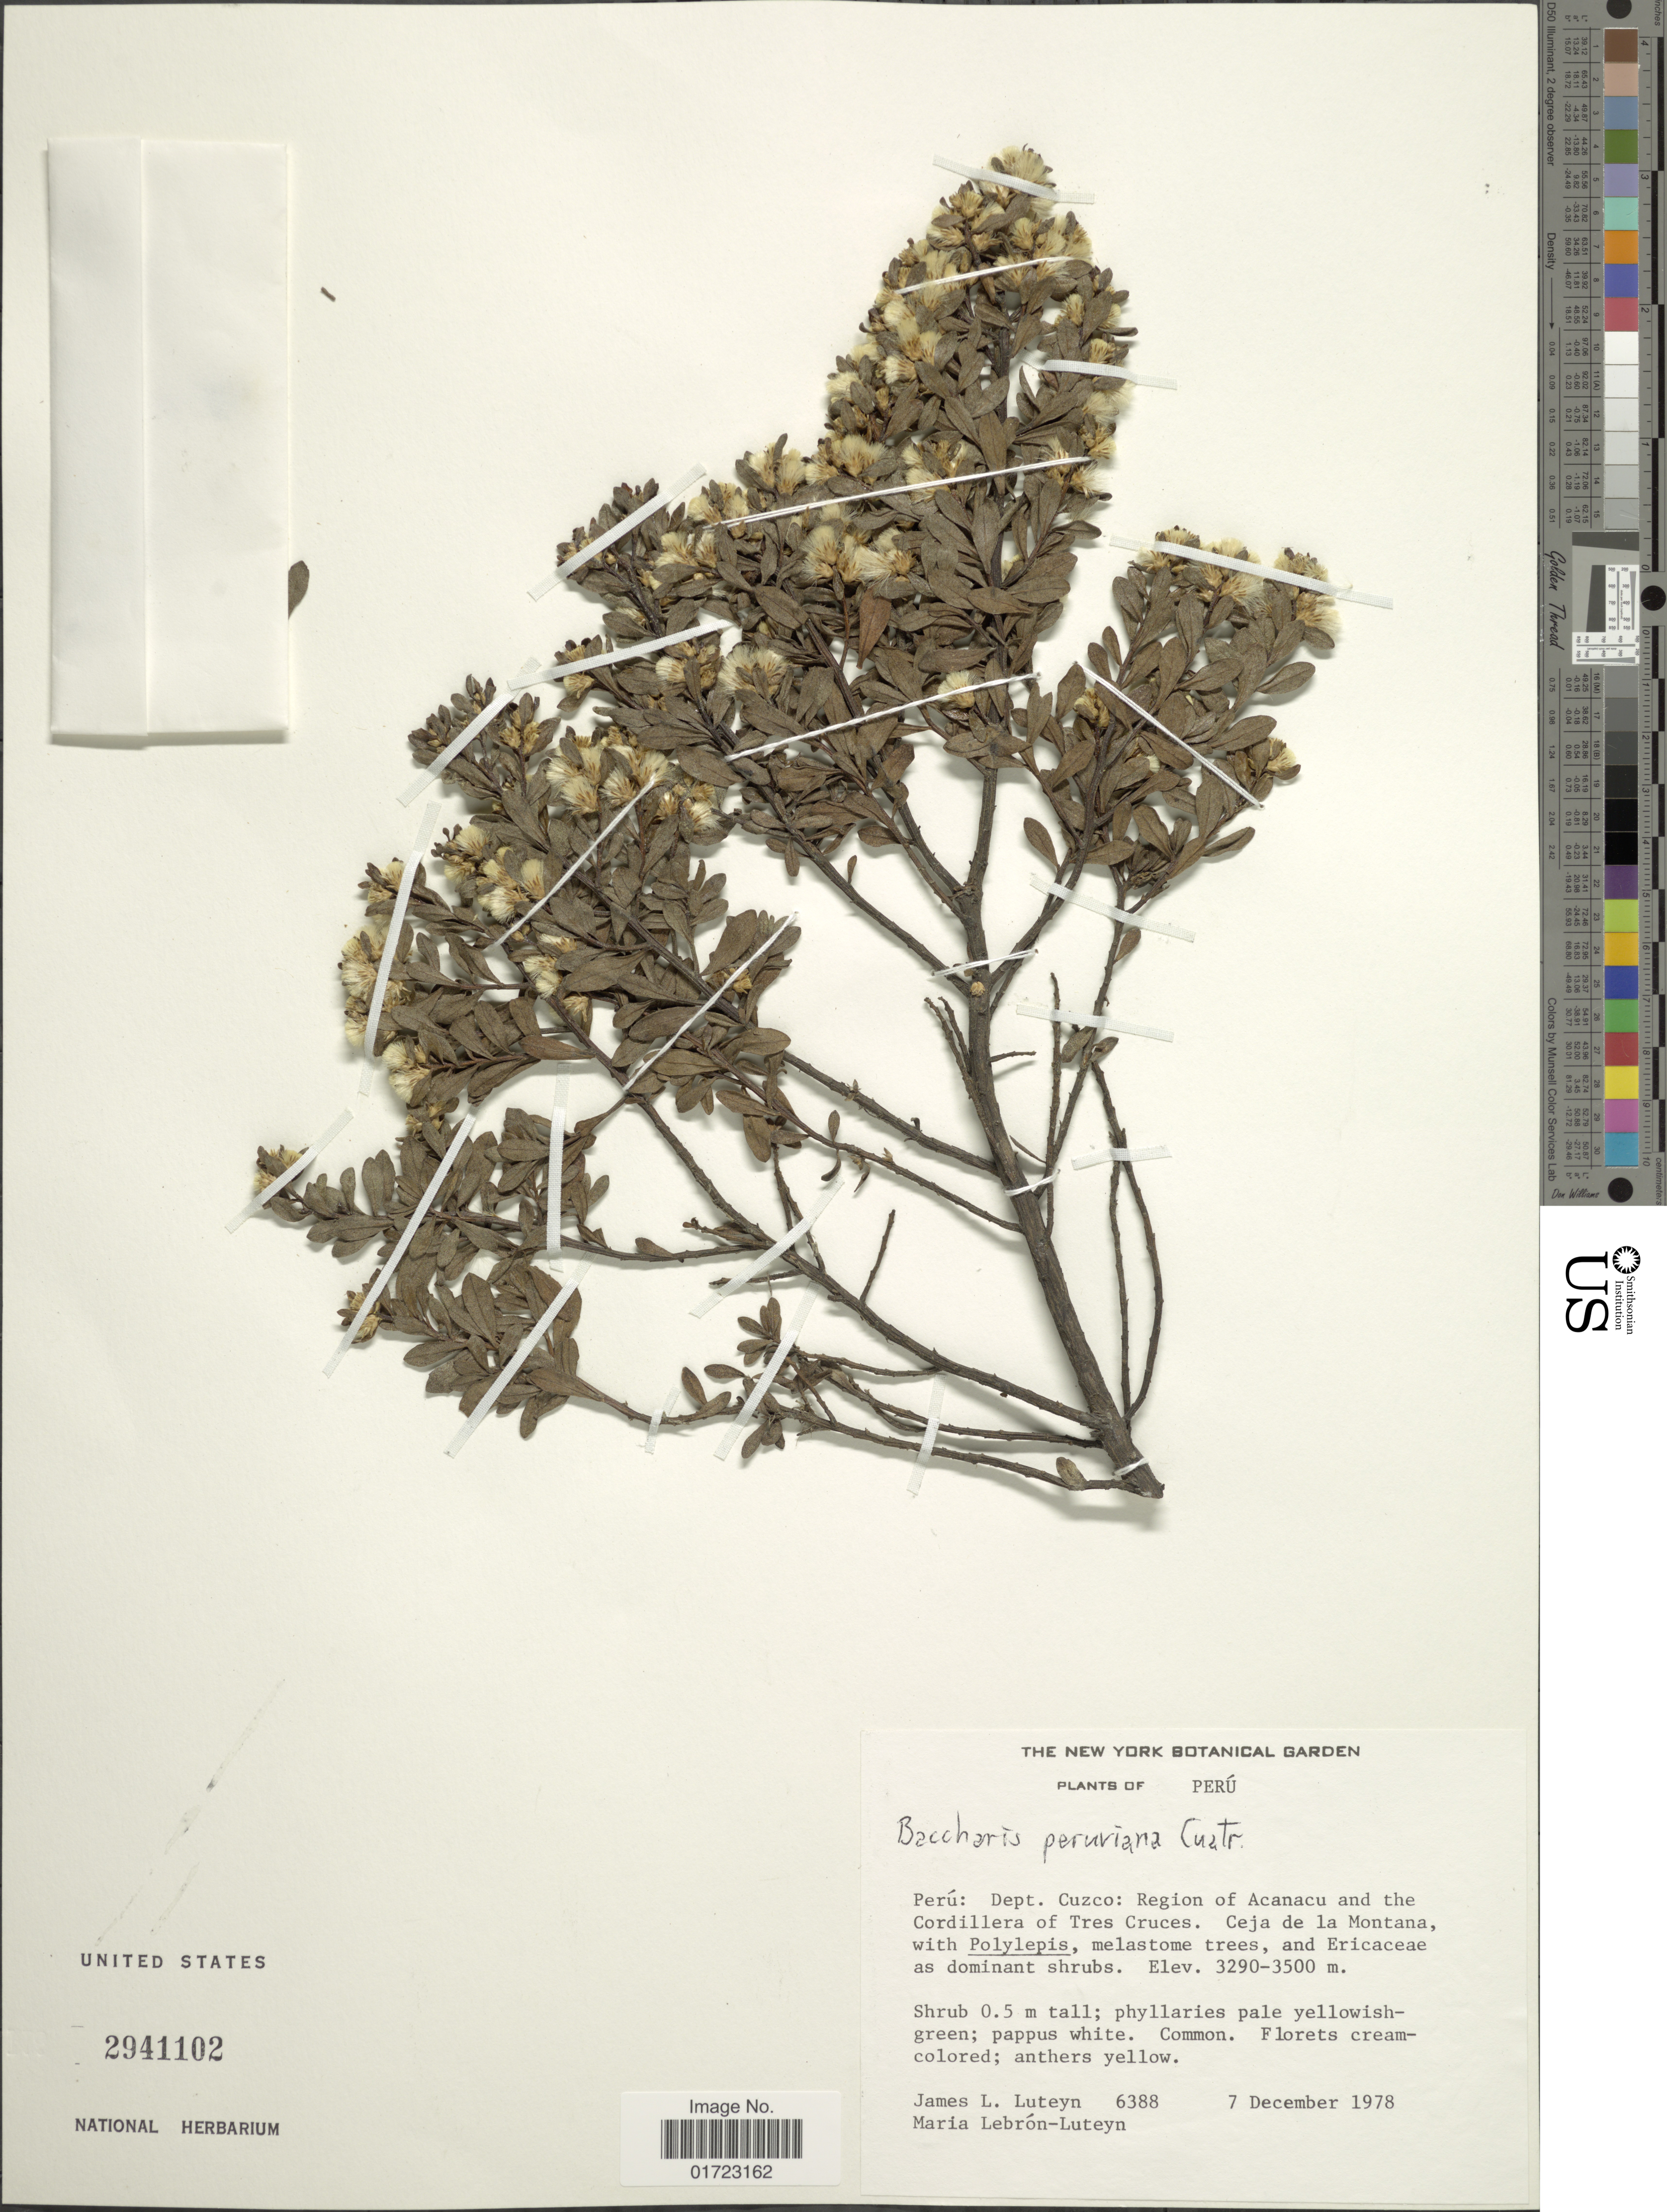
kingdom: Plantae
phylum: Tracheophyta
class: Magnoliopsida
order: Asterales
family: Asteraceae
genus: Baccharis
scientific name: Baccharis peruviana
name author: Cuatrec.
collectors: J. L. Luteyn & M. L. Lebrón-Luteyn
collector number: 6388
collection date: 1978-12-07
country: Peru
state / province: Cusco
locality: Region of Acanacu and the Cordillera of Tres Cruces. Ceja de la Montana.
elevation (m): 3290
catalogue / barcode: US 2941102